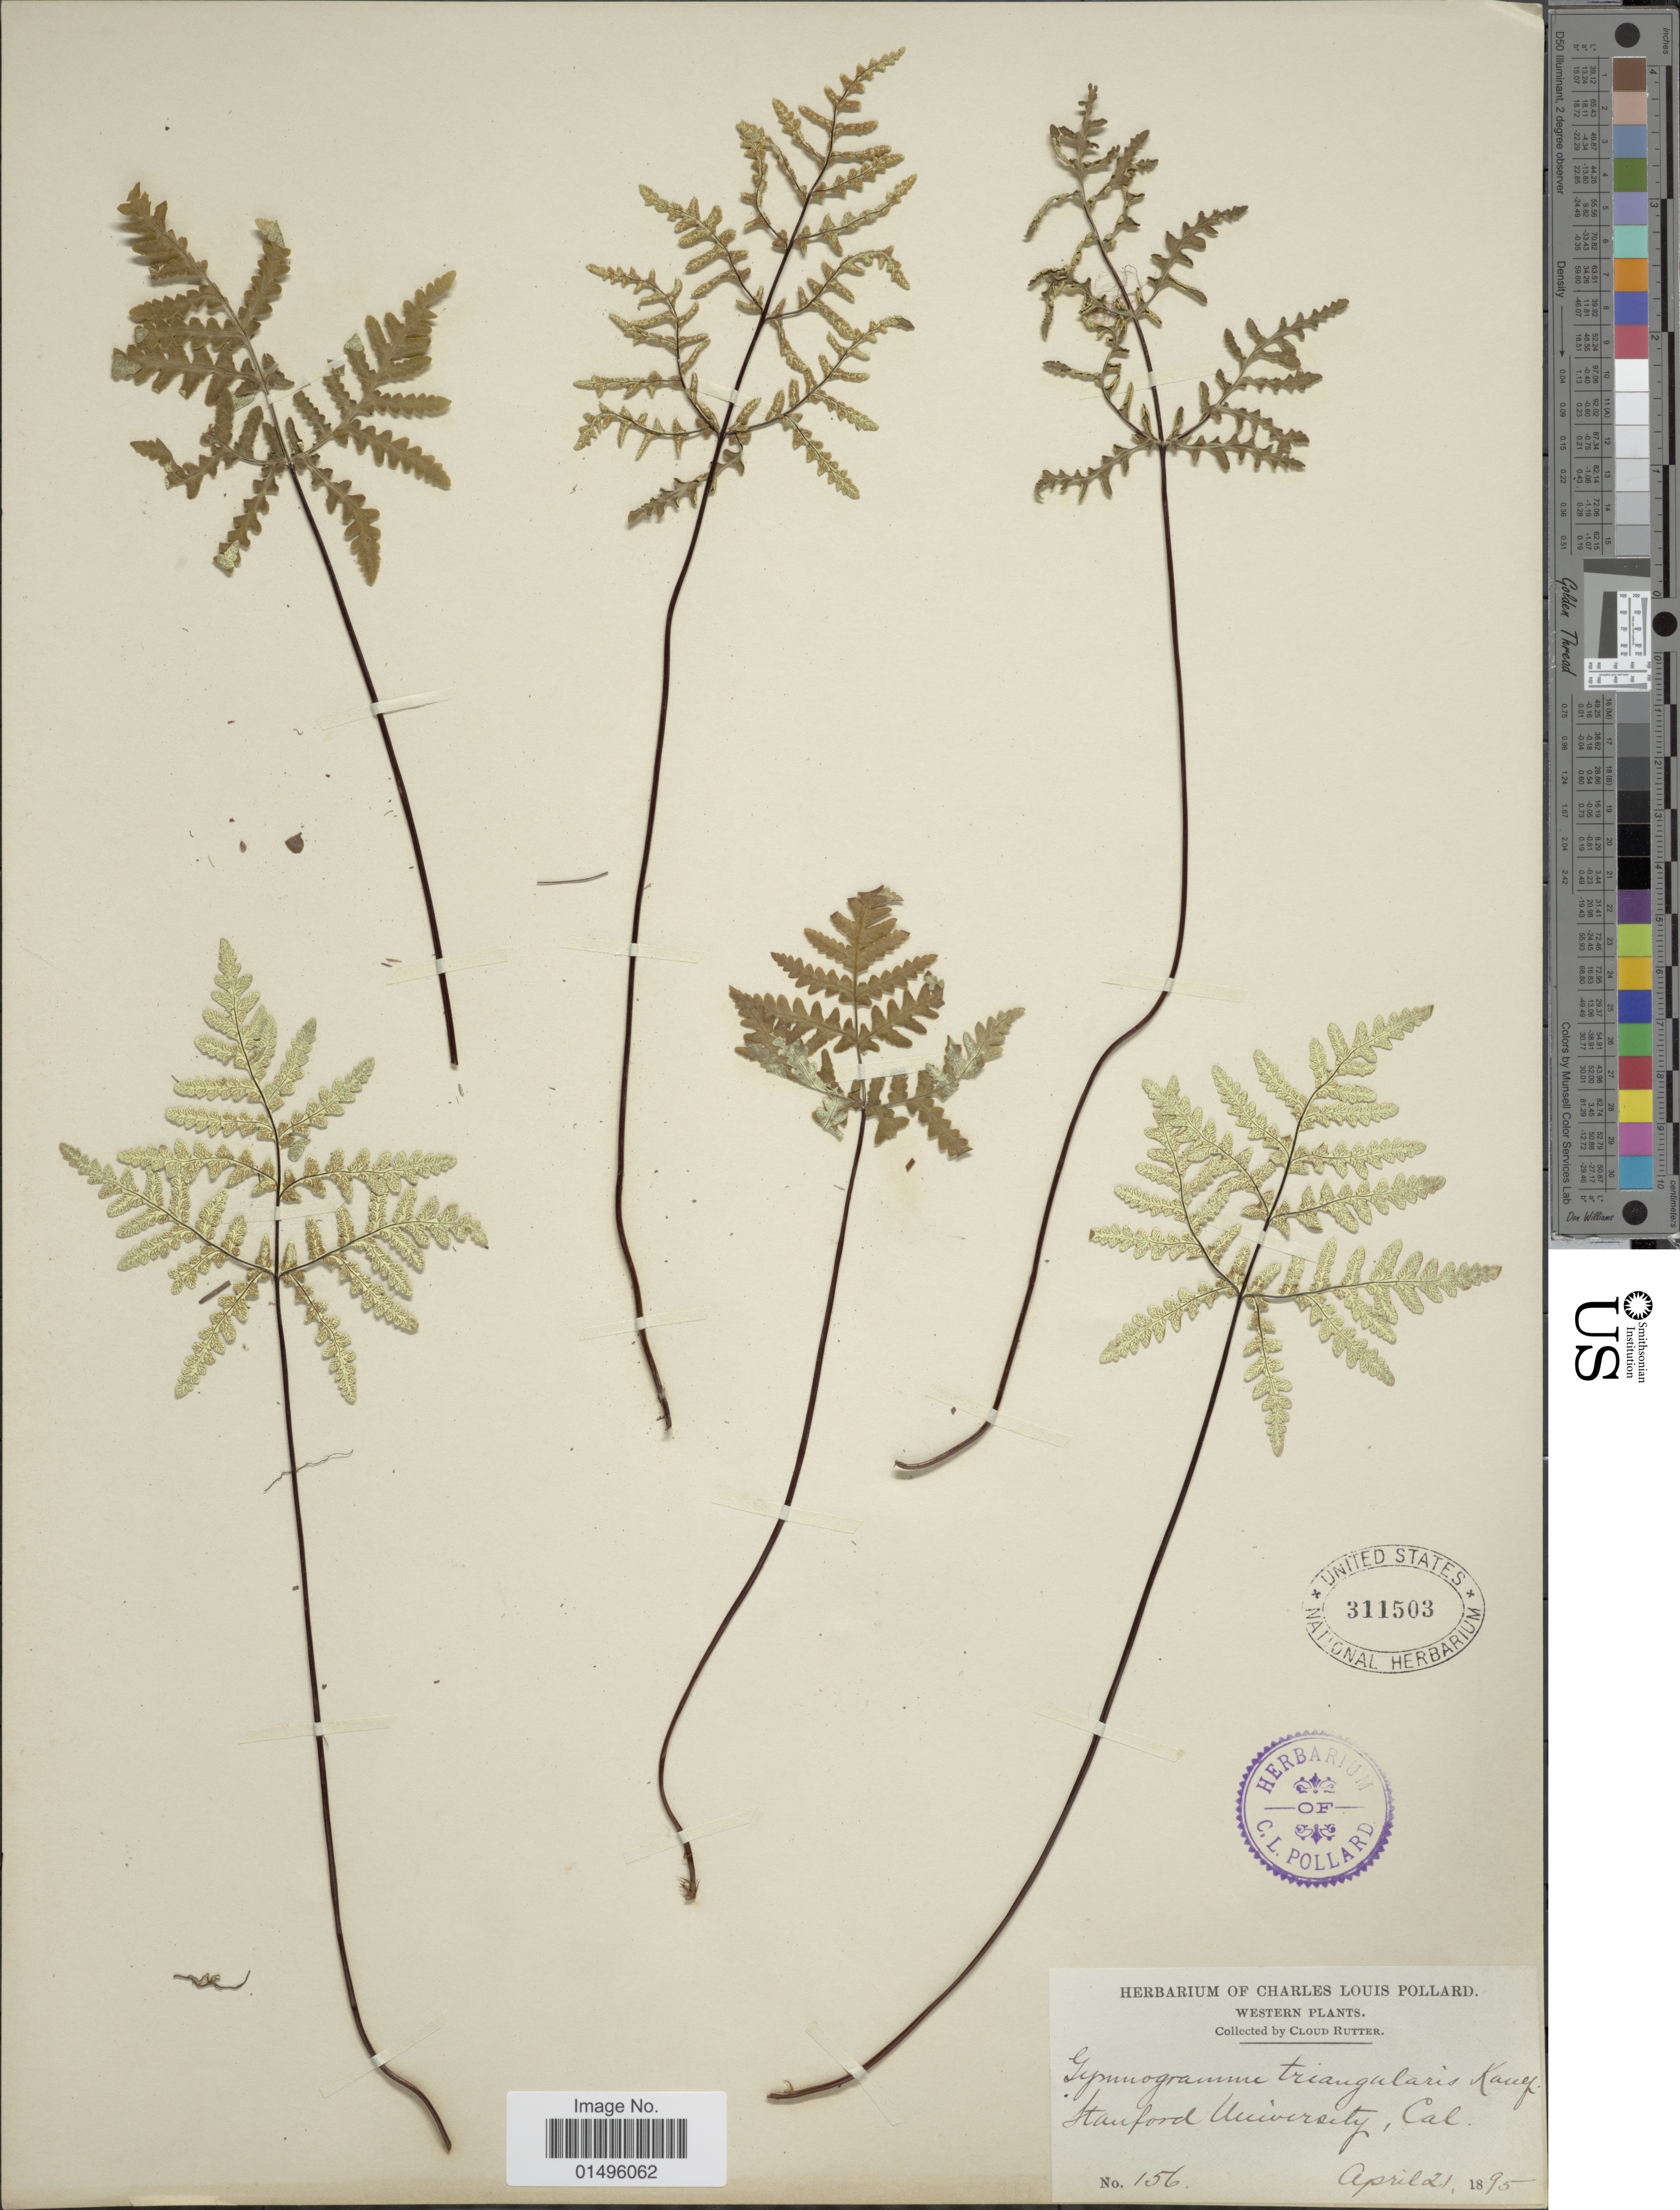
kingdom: Plantae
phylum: Tracheophyta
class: Polypodiopsida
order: Polypodiales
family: Pteridaceae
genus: Pentagramma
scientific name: Pentagramma triangularis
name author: (Kaulf.) Yatsk. et al.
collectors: C. Rutter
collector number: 156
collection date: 1895-04-21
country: United States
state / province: California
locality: California, StanfordUniversity.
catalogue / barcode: US 311503